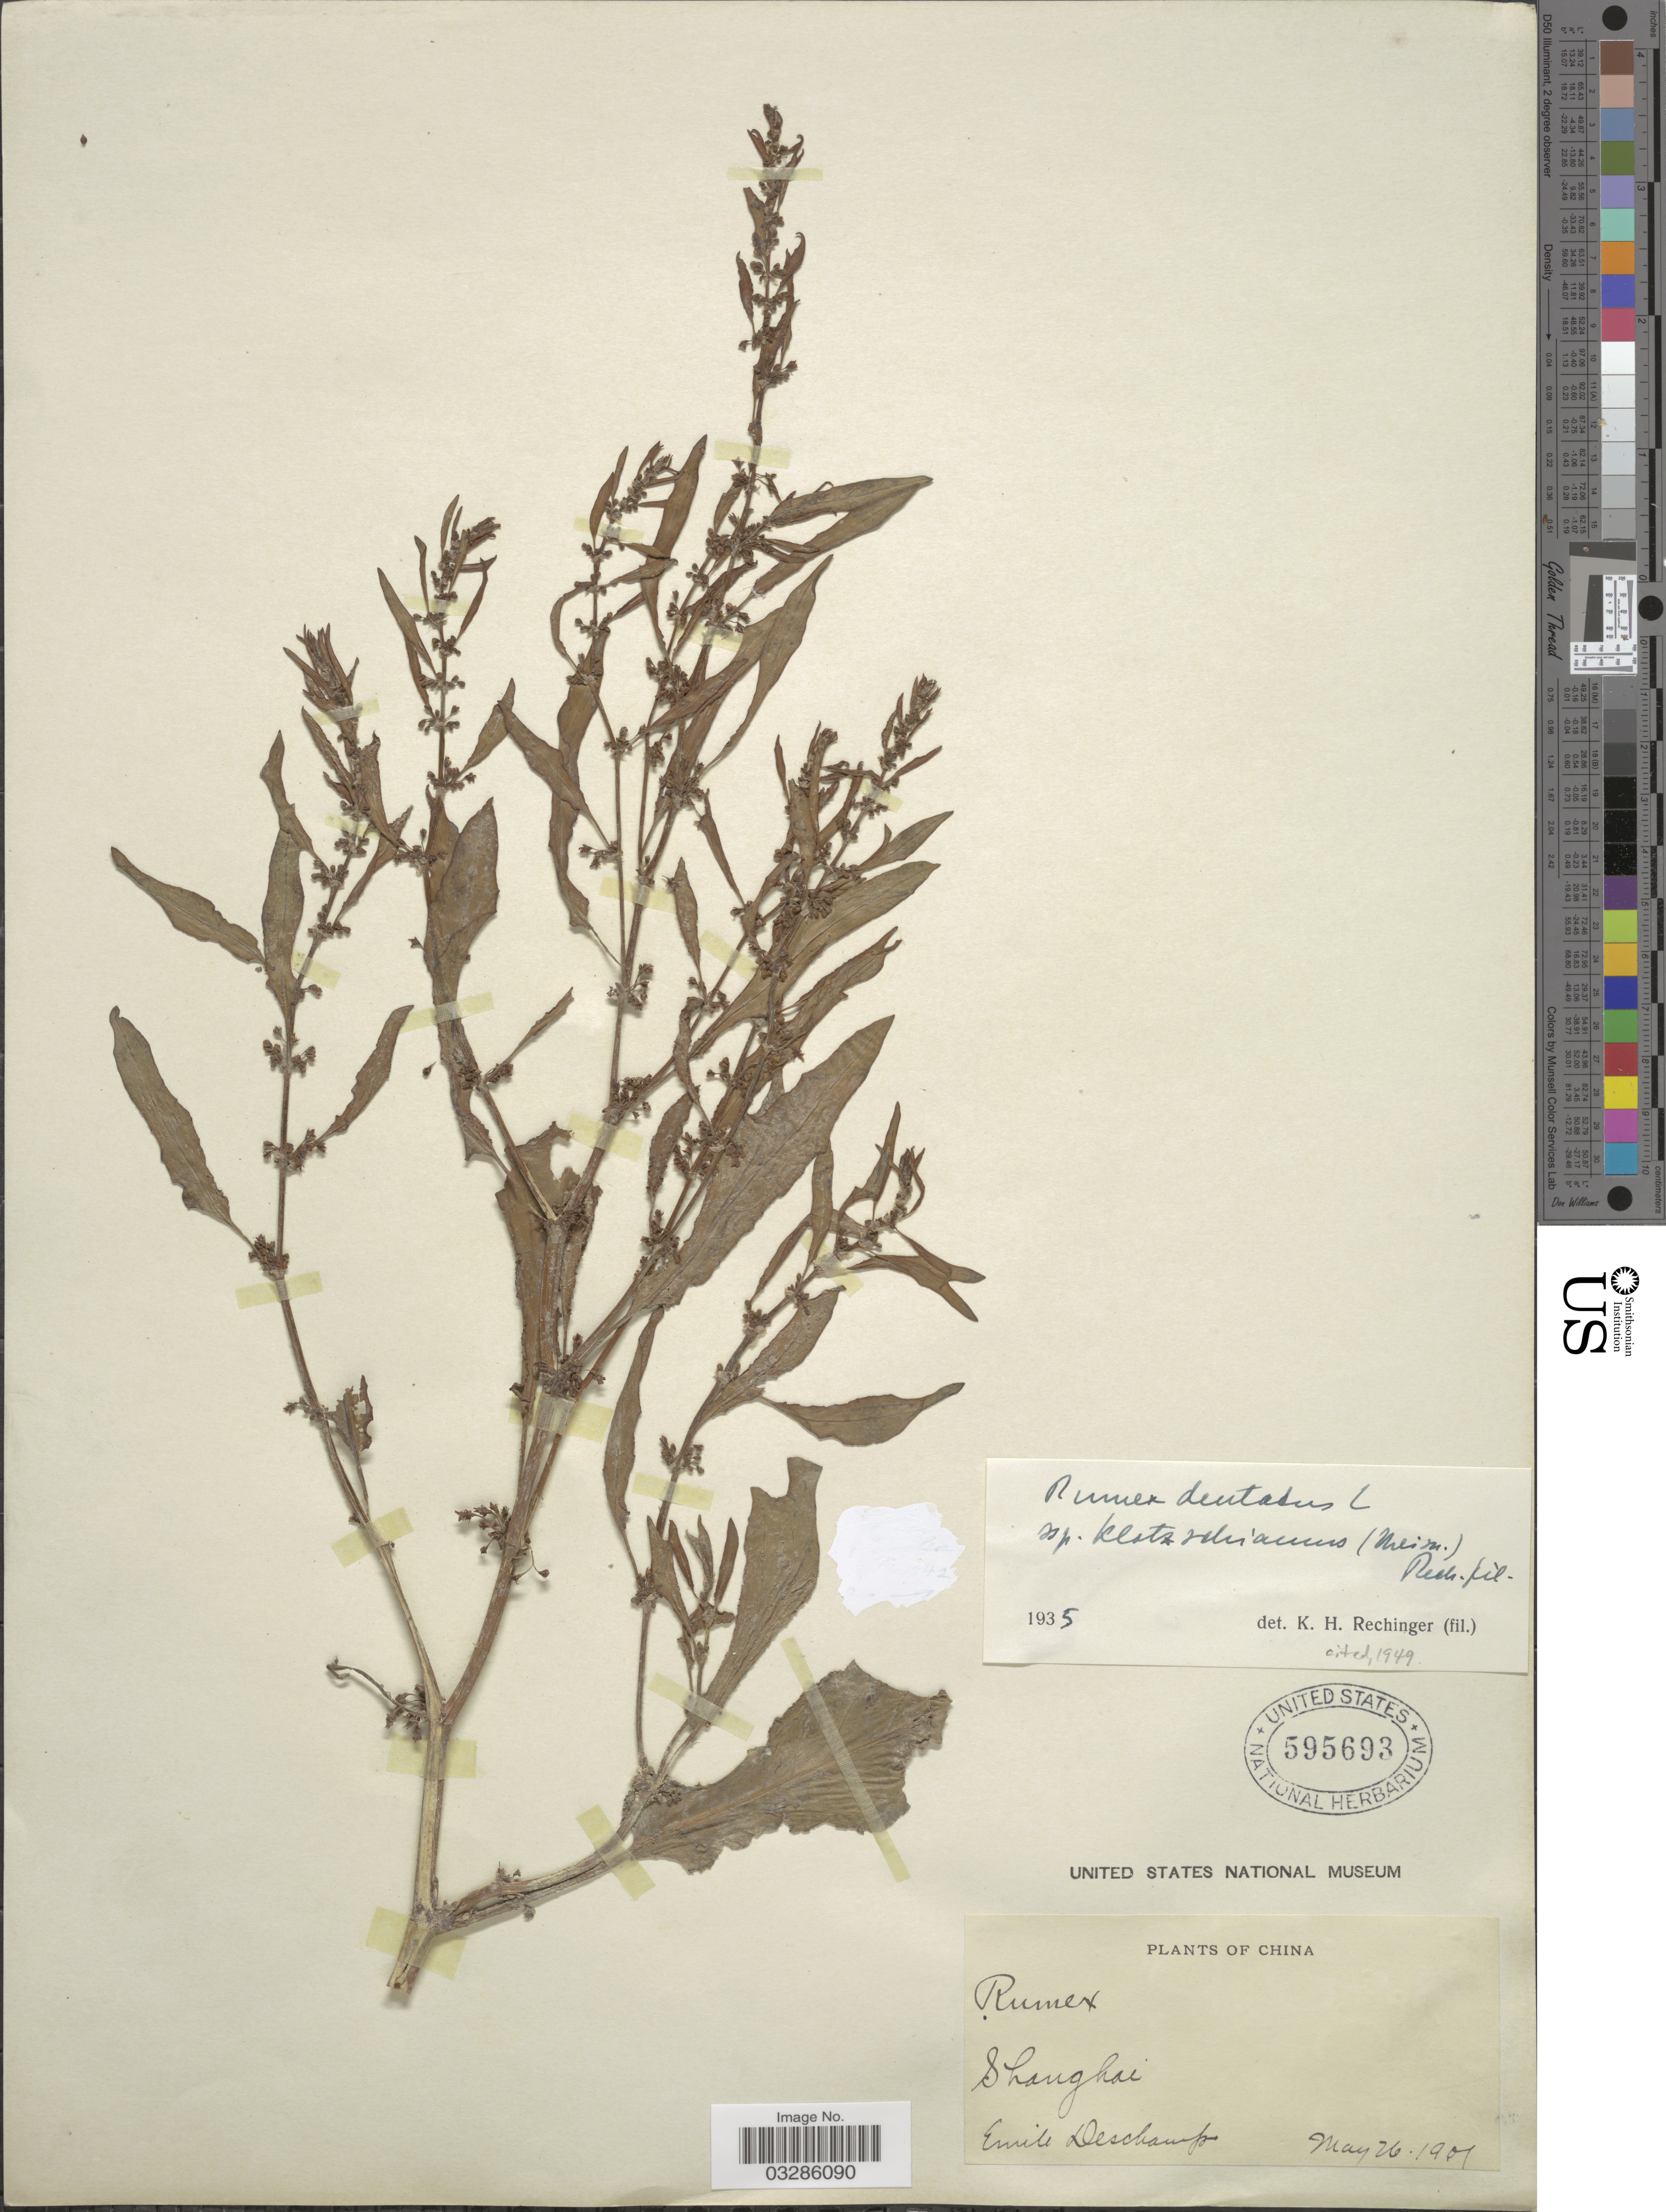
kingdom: Plantae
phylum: Tracheophyta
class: Magnoliopsida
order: Caryophyllales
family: Polygonaceae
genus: Rumex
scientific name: Rumex dentatus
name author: L.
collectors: E. Deschamps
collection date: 1901-05-26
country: China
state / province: Shanghai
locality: Shanghai.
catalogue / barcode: US 595693